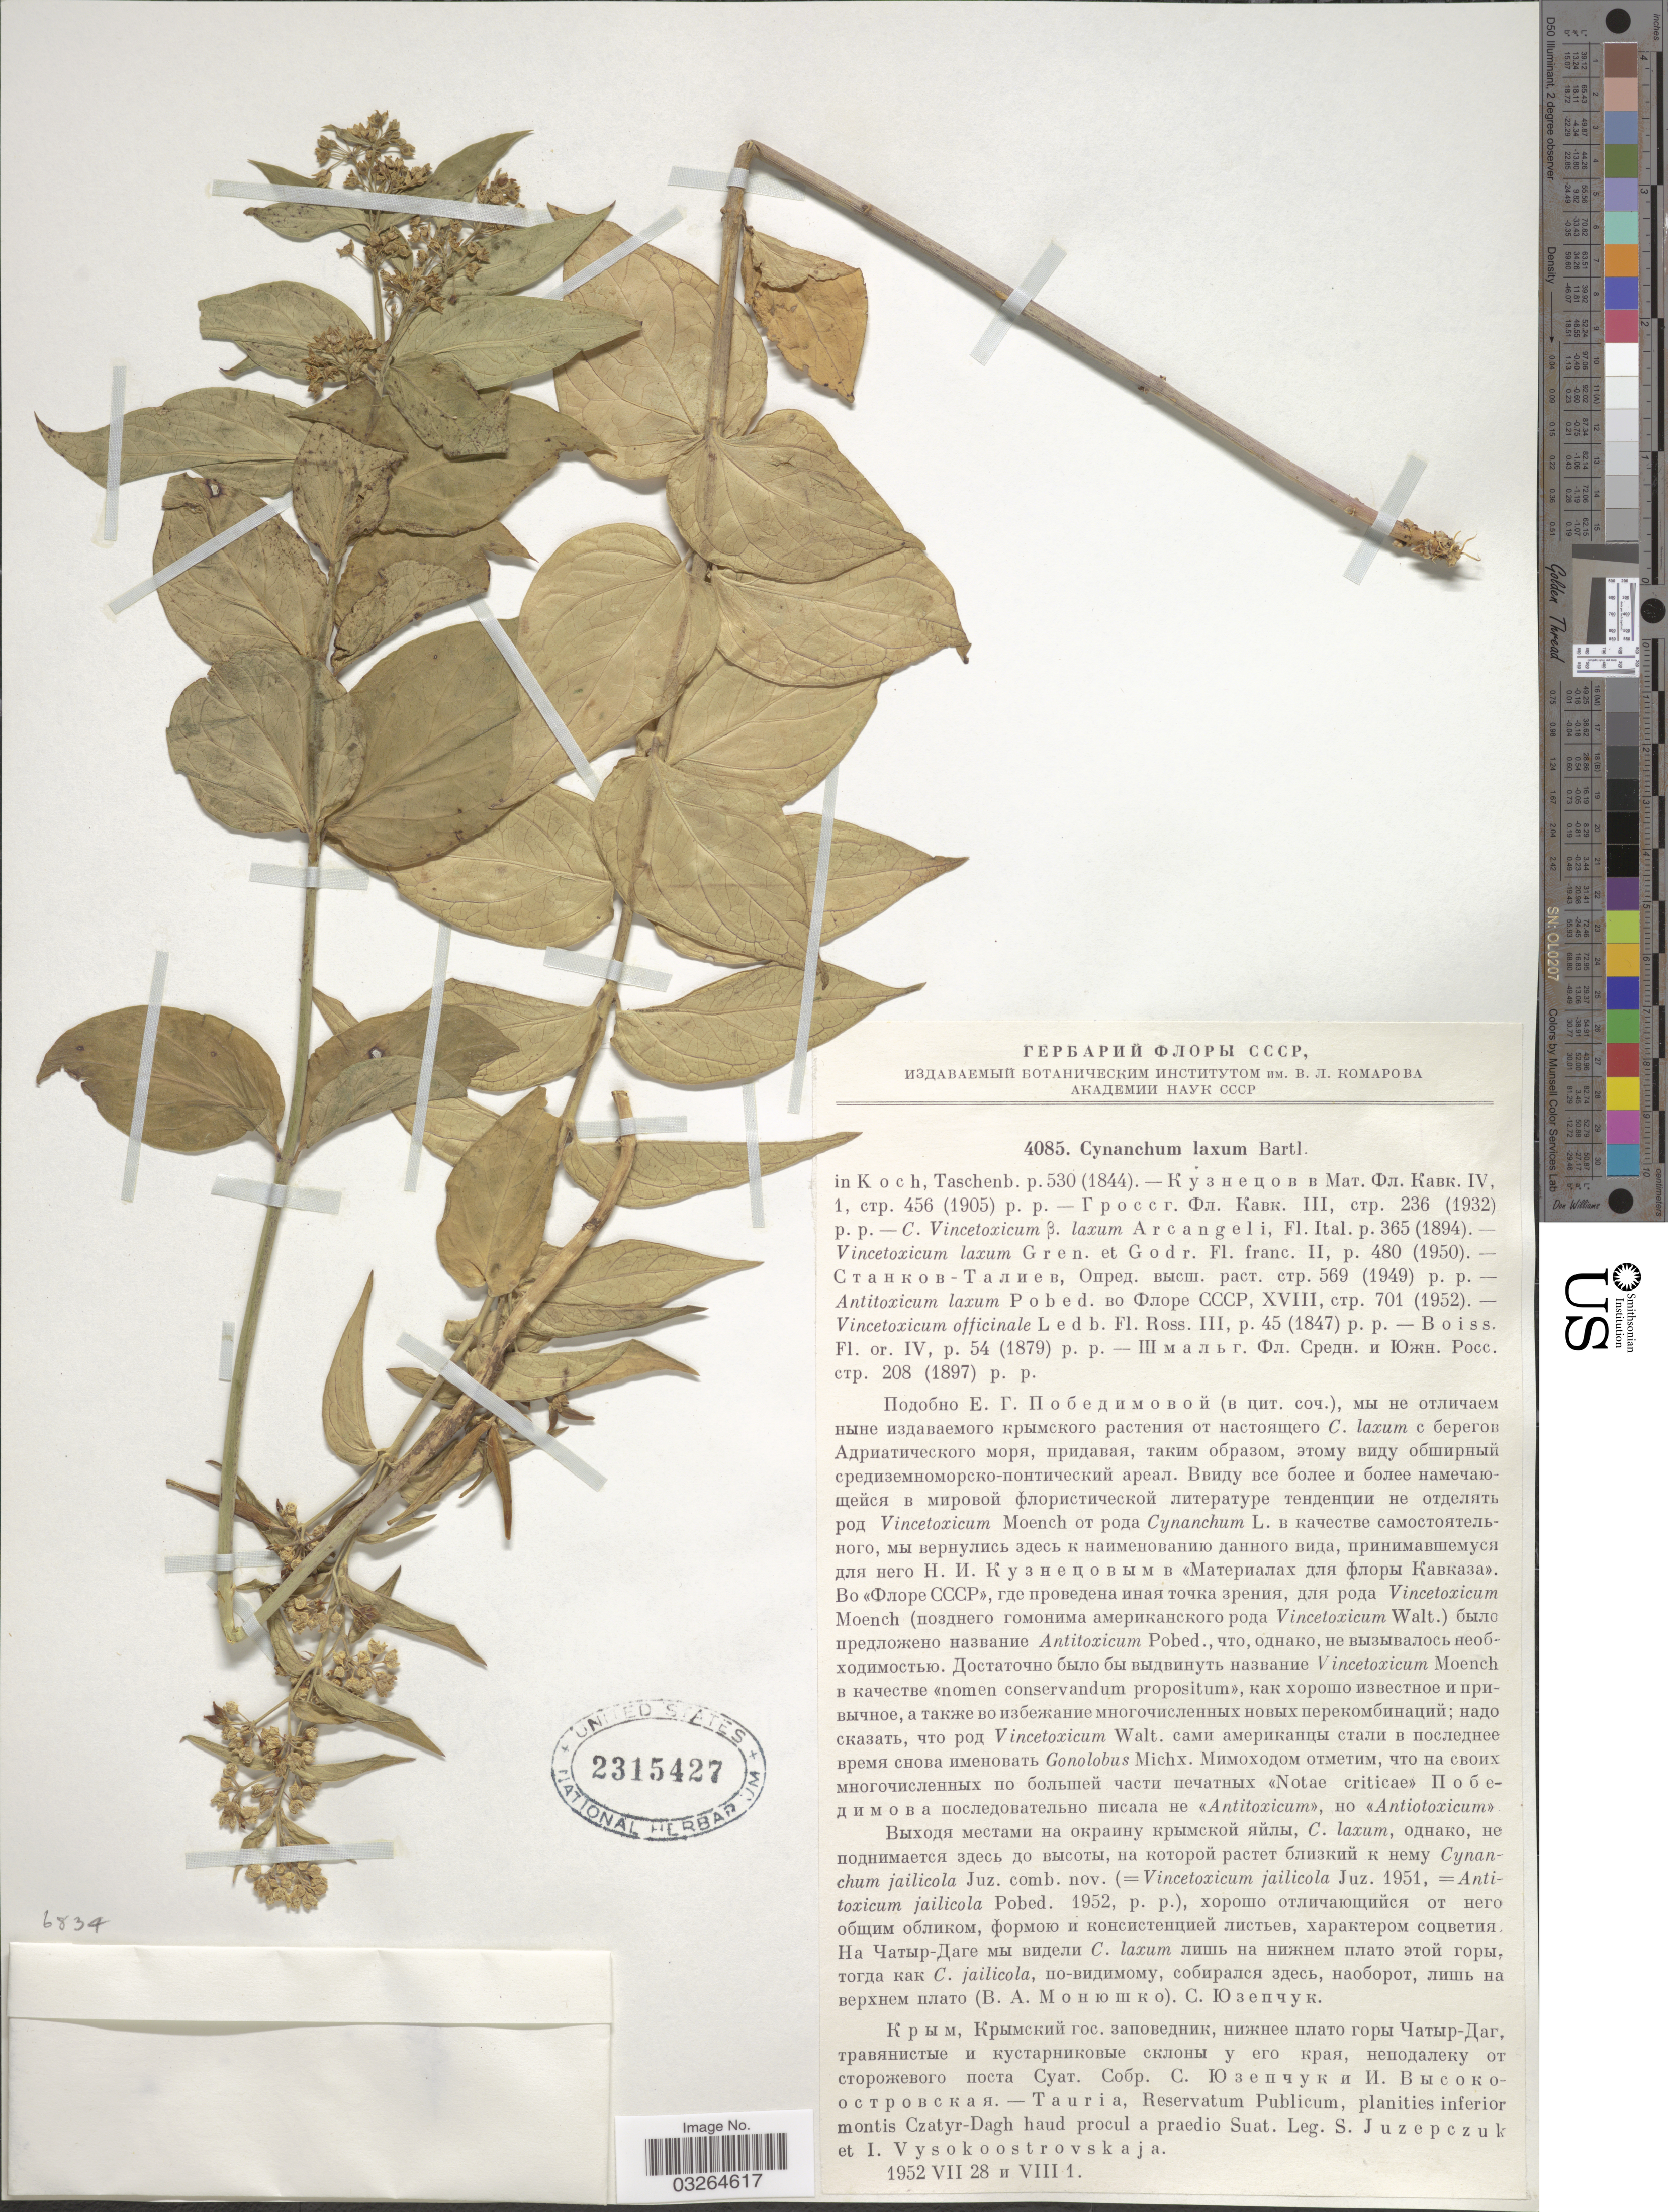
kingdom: Plantae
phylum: Tracheophyta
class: Magnoliopsida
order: Gentianales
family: Apocynaceae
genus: Cynanchum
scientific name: Cynanchum laxum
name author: Bartl.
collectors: S. V. Juzepczuk & I. Vysokoostrovskaja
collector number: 4085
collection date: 1952-07-28/1952-08-01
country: Ukraine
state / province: Crimea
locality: Tauria, Reservatum Publicum, planities inferior montis Czatyr-Dagh haud procul a praedio Suat.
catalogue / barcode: US 2315427